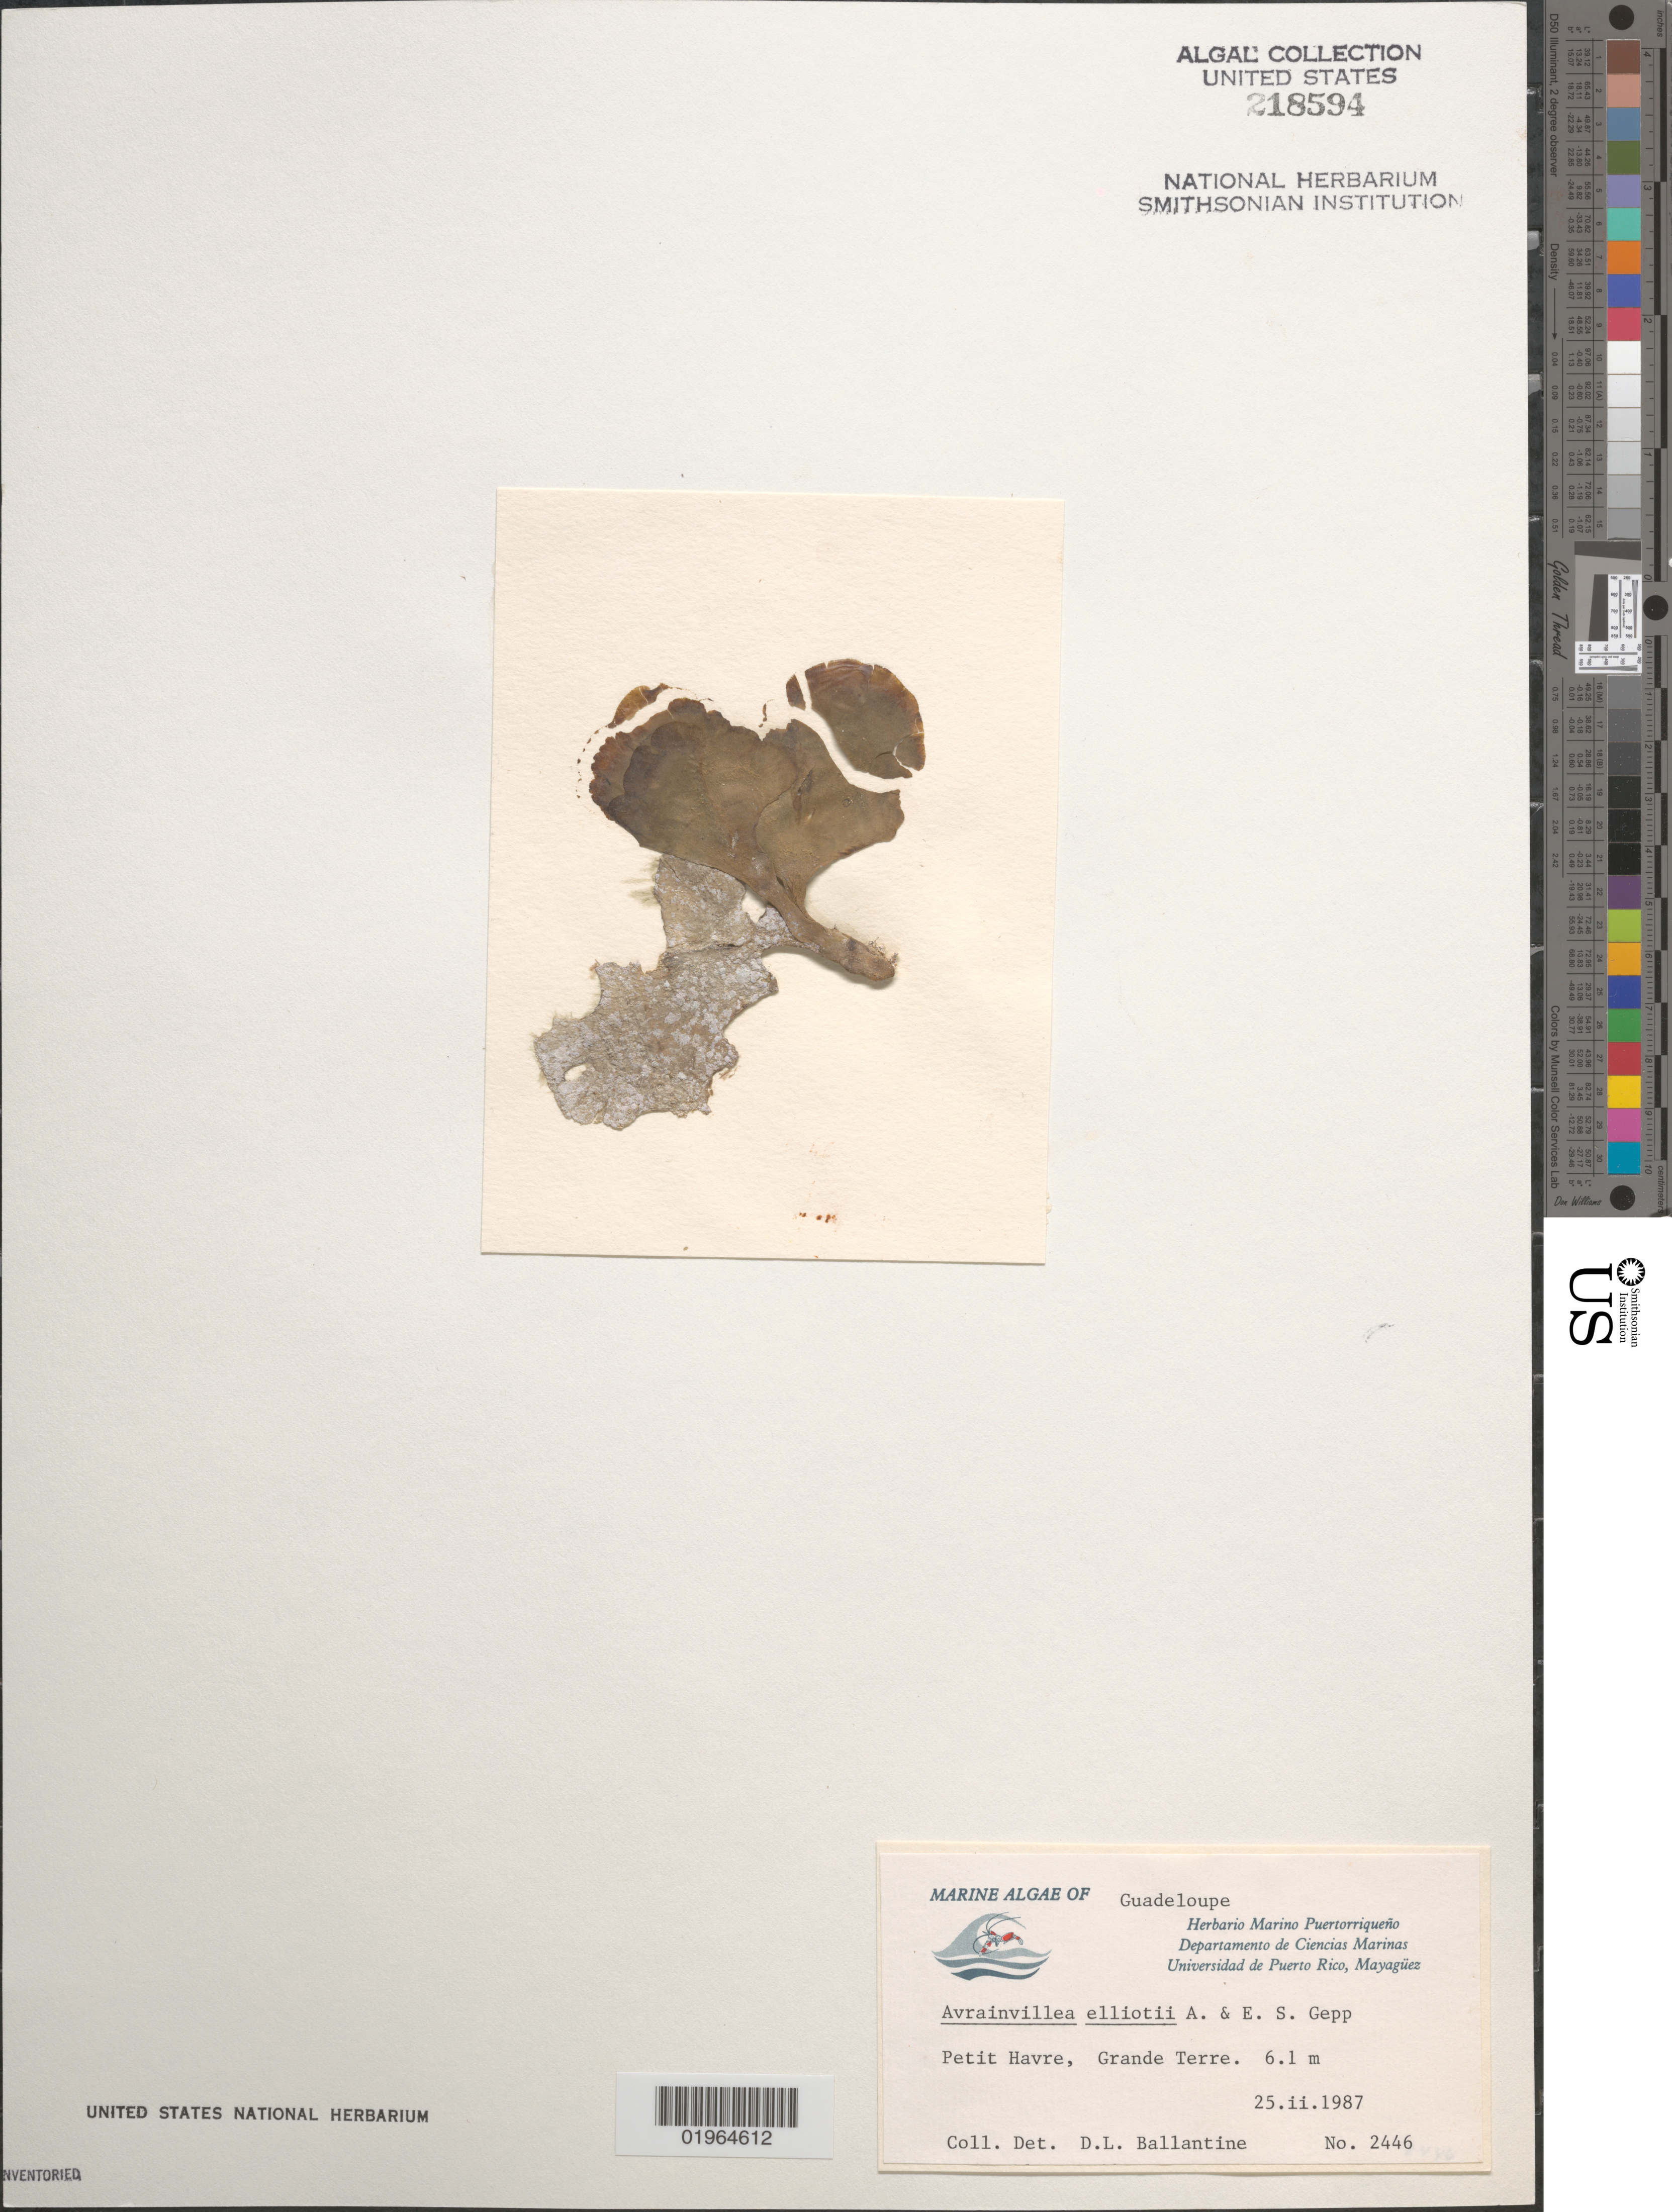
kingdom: Plantae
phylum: Chlorophyta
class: Ulvophyceae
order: Bryopsidales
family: Dichotomosiphonaceae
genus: Avrainvillea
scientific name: Avrainvillea elliottii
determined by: Ballantine, D. L.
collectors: D.L. Ballantine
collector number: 2446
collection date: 1987-02-25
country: Guadeloupe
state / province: Grande Terre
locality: Petit Havre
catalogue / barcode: US 218594